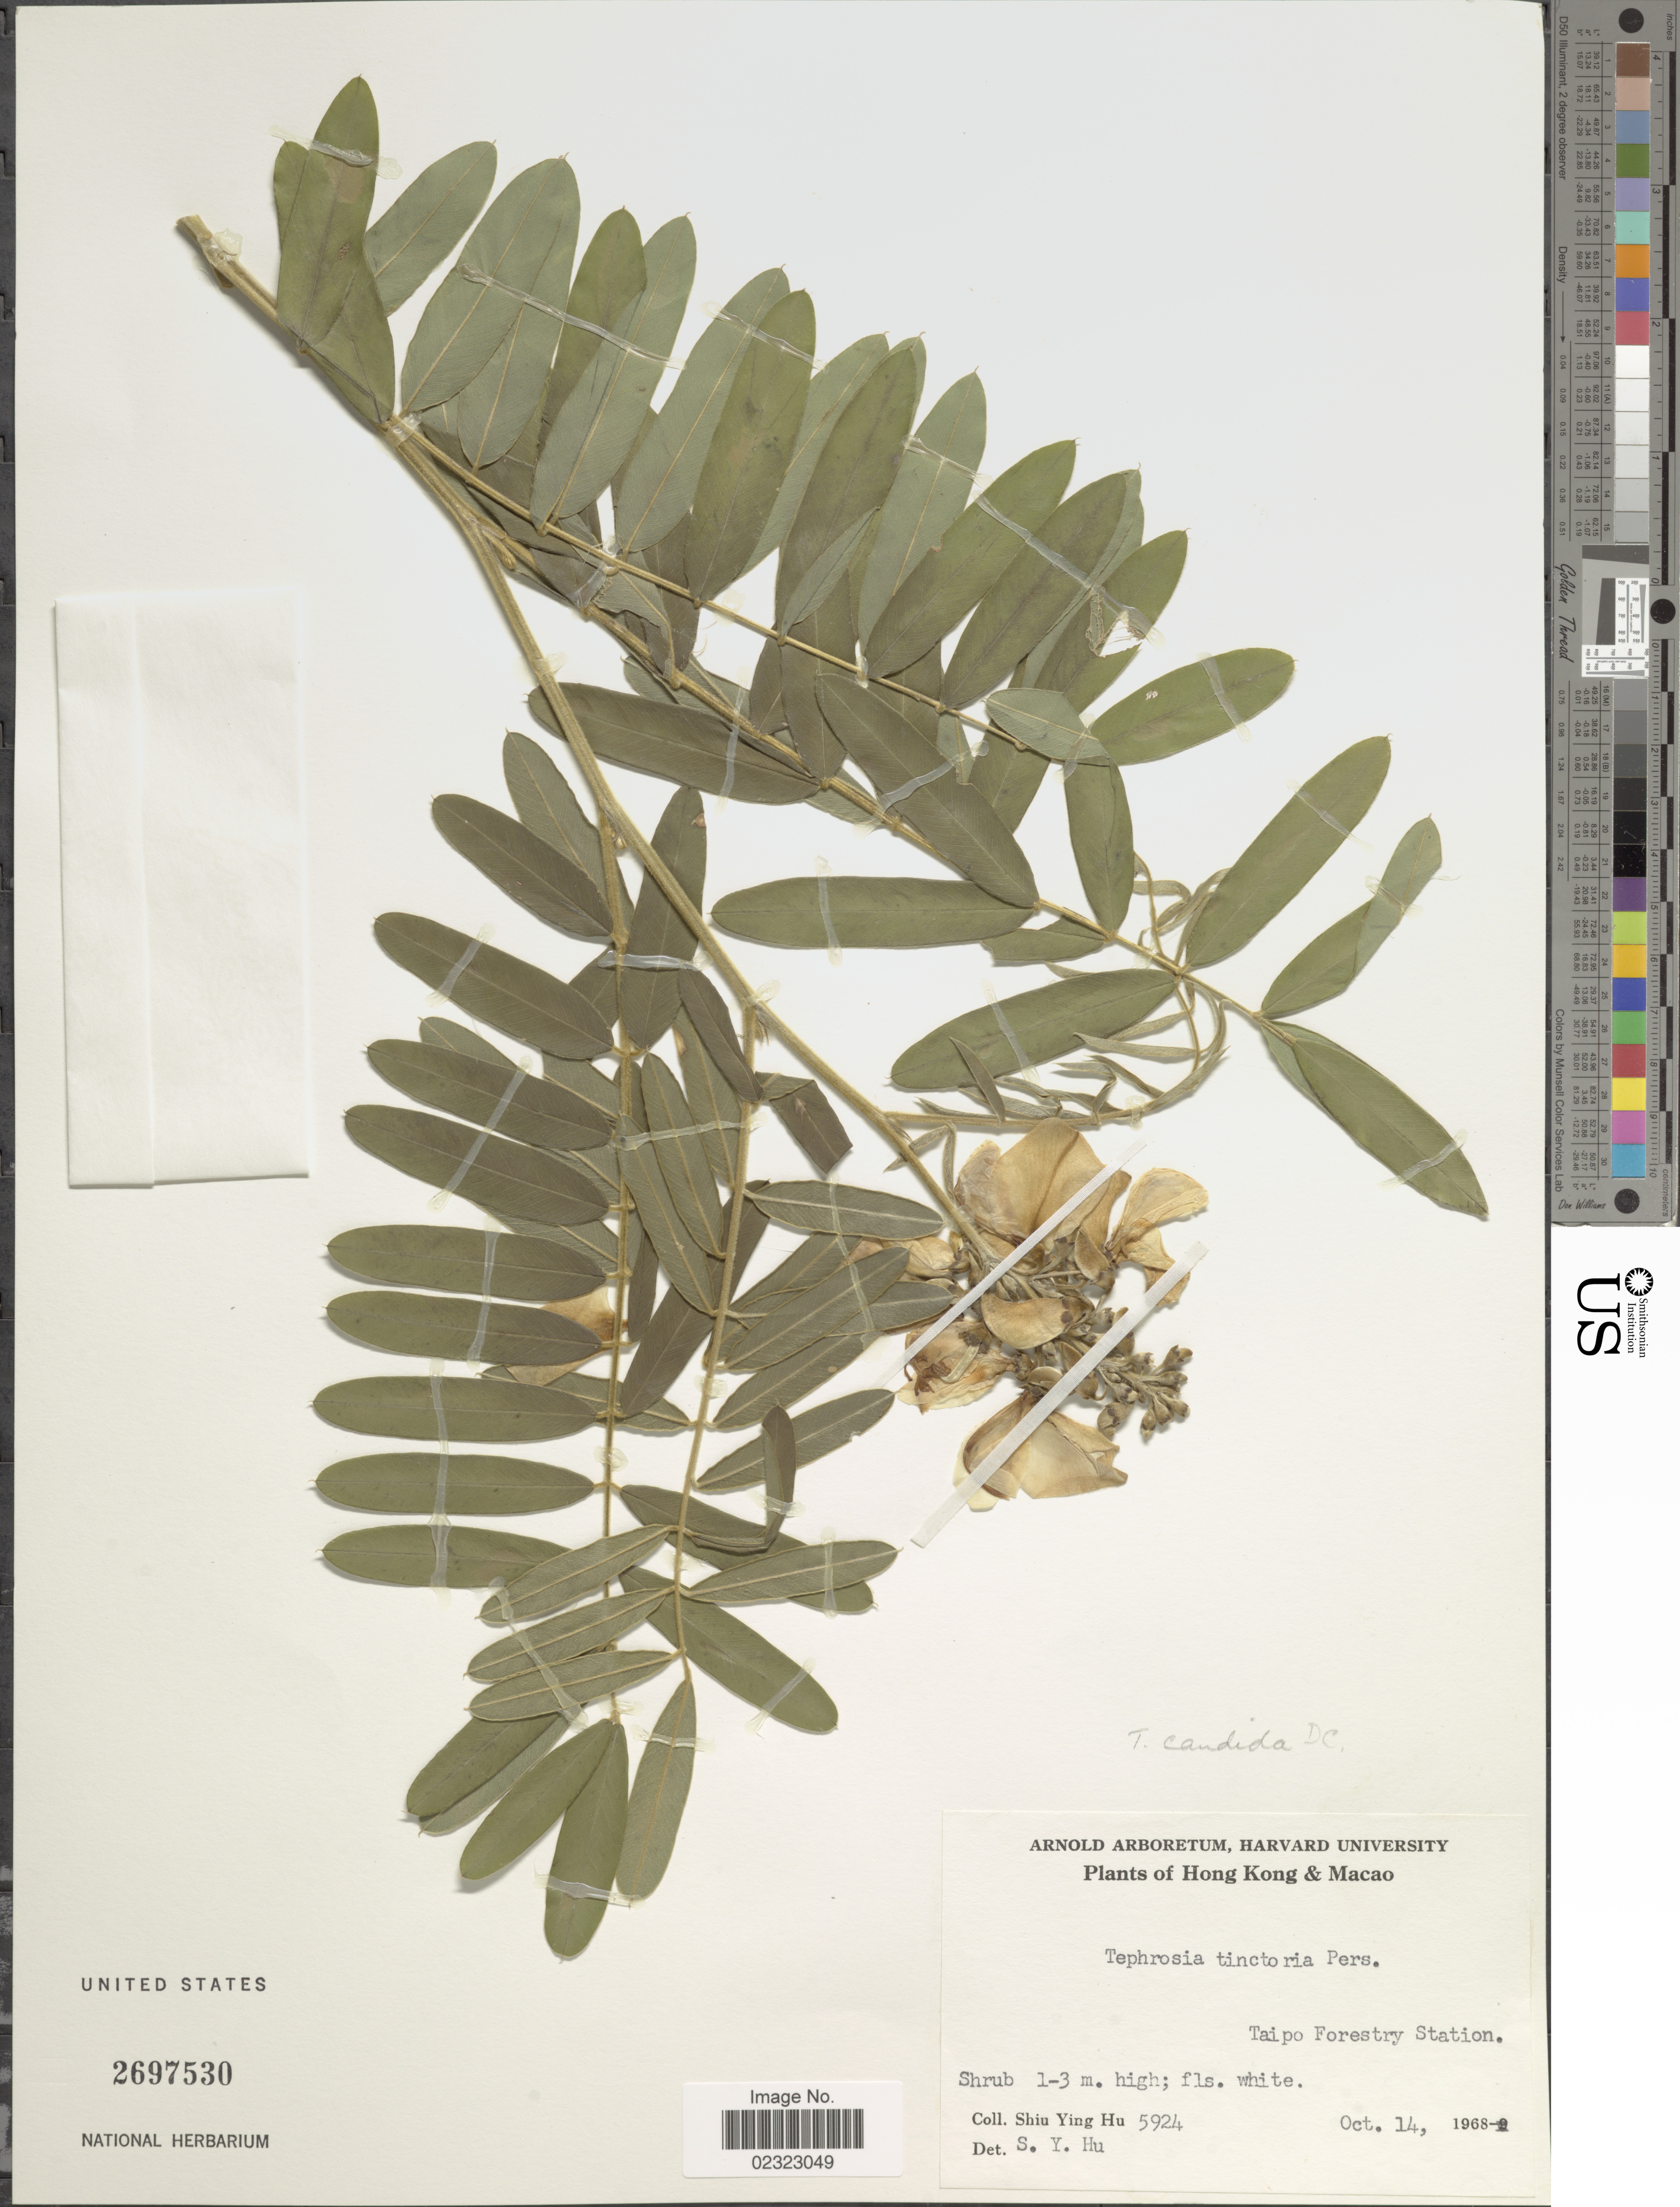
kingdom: Plantae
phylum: Tracheophyta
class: Magnoliopsida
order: Fabales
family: Fabaceae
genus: Tephrosia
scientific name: Tephrosia candida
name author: DC.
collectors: S. Y. Hu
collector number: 5924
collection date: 1968-10-14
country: China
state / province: Hong Kong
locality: Macao. Taipo Forestry Station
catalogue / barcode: US 2697530